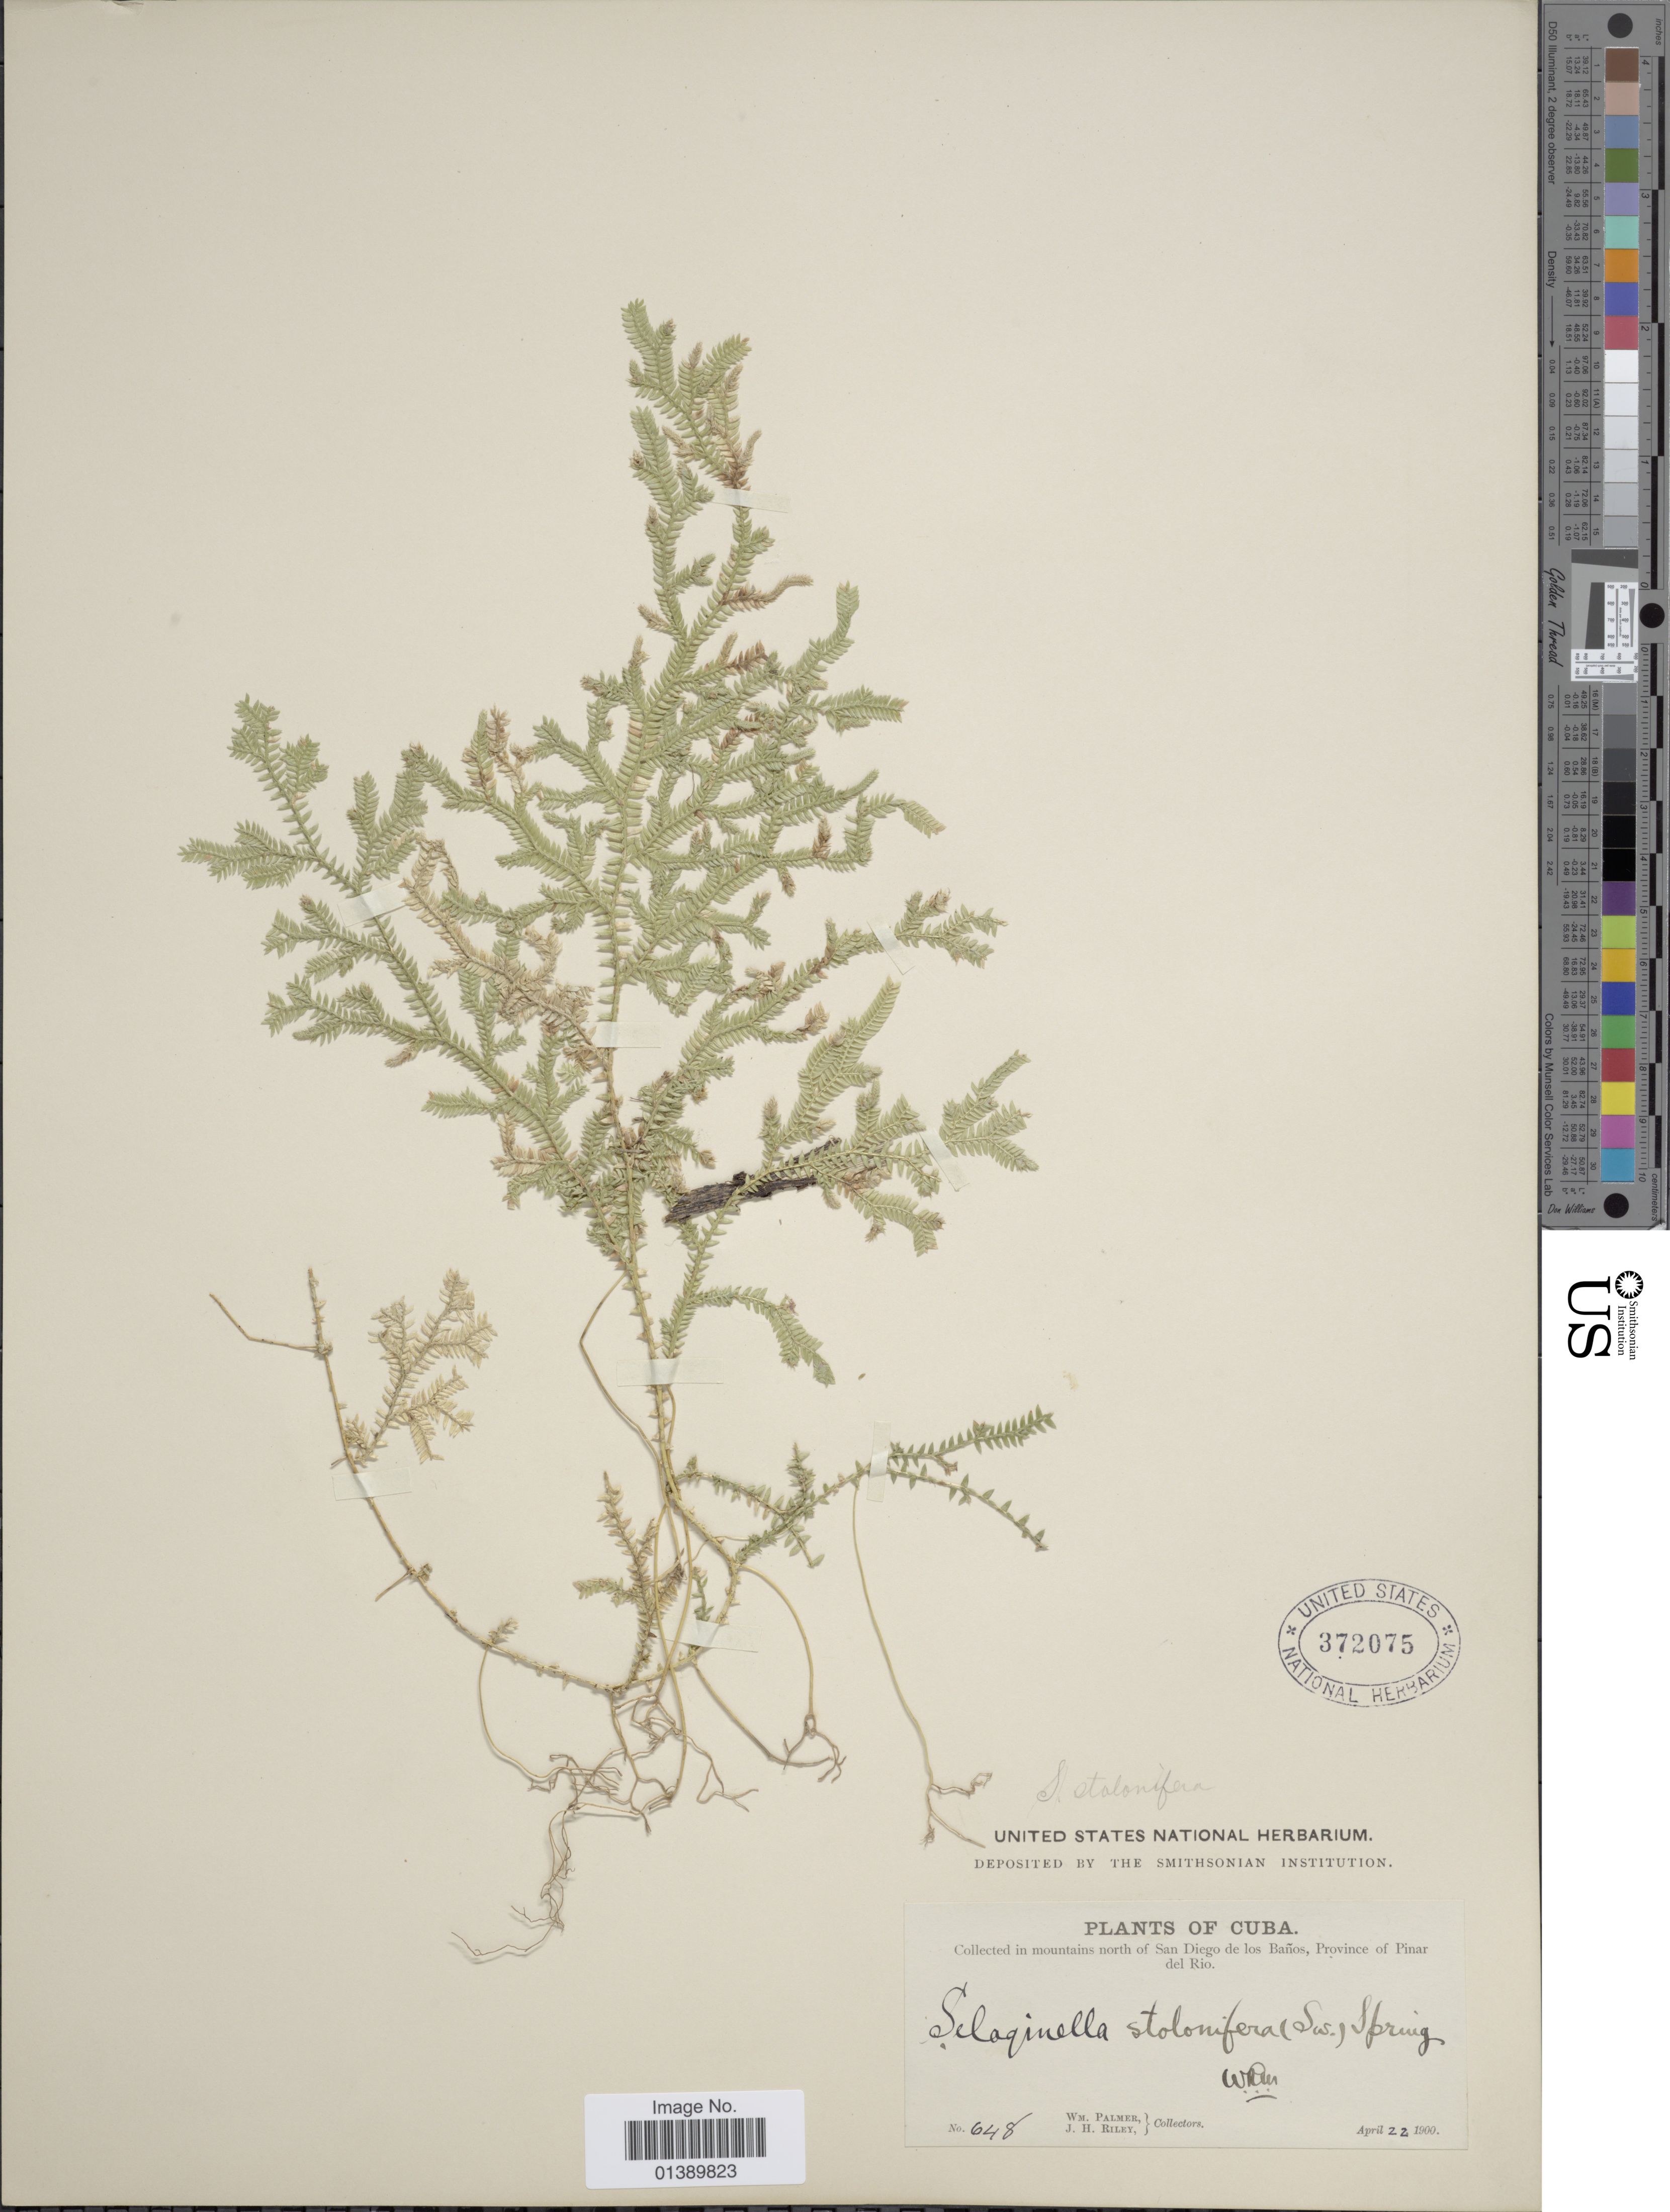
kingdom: Plantae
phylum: Tracheophyta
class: Lycopodiopsida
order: Selaginellales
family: Selaginellaceae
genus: Selaginella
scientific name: Selaginella plumosa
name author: (L.) C. Presl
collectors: W. Palmer & J. H. Riley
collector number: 648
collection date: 1900-04-22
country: Cuba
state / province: Pinar del Río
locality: In mountains north of San Diego de los Baños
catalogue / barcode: US 372075